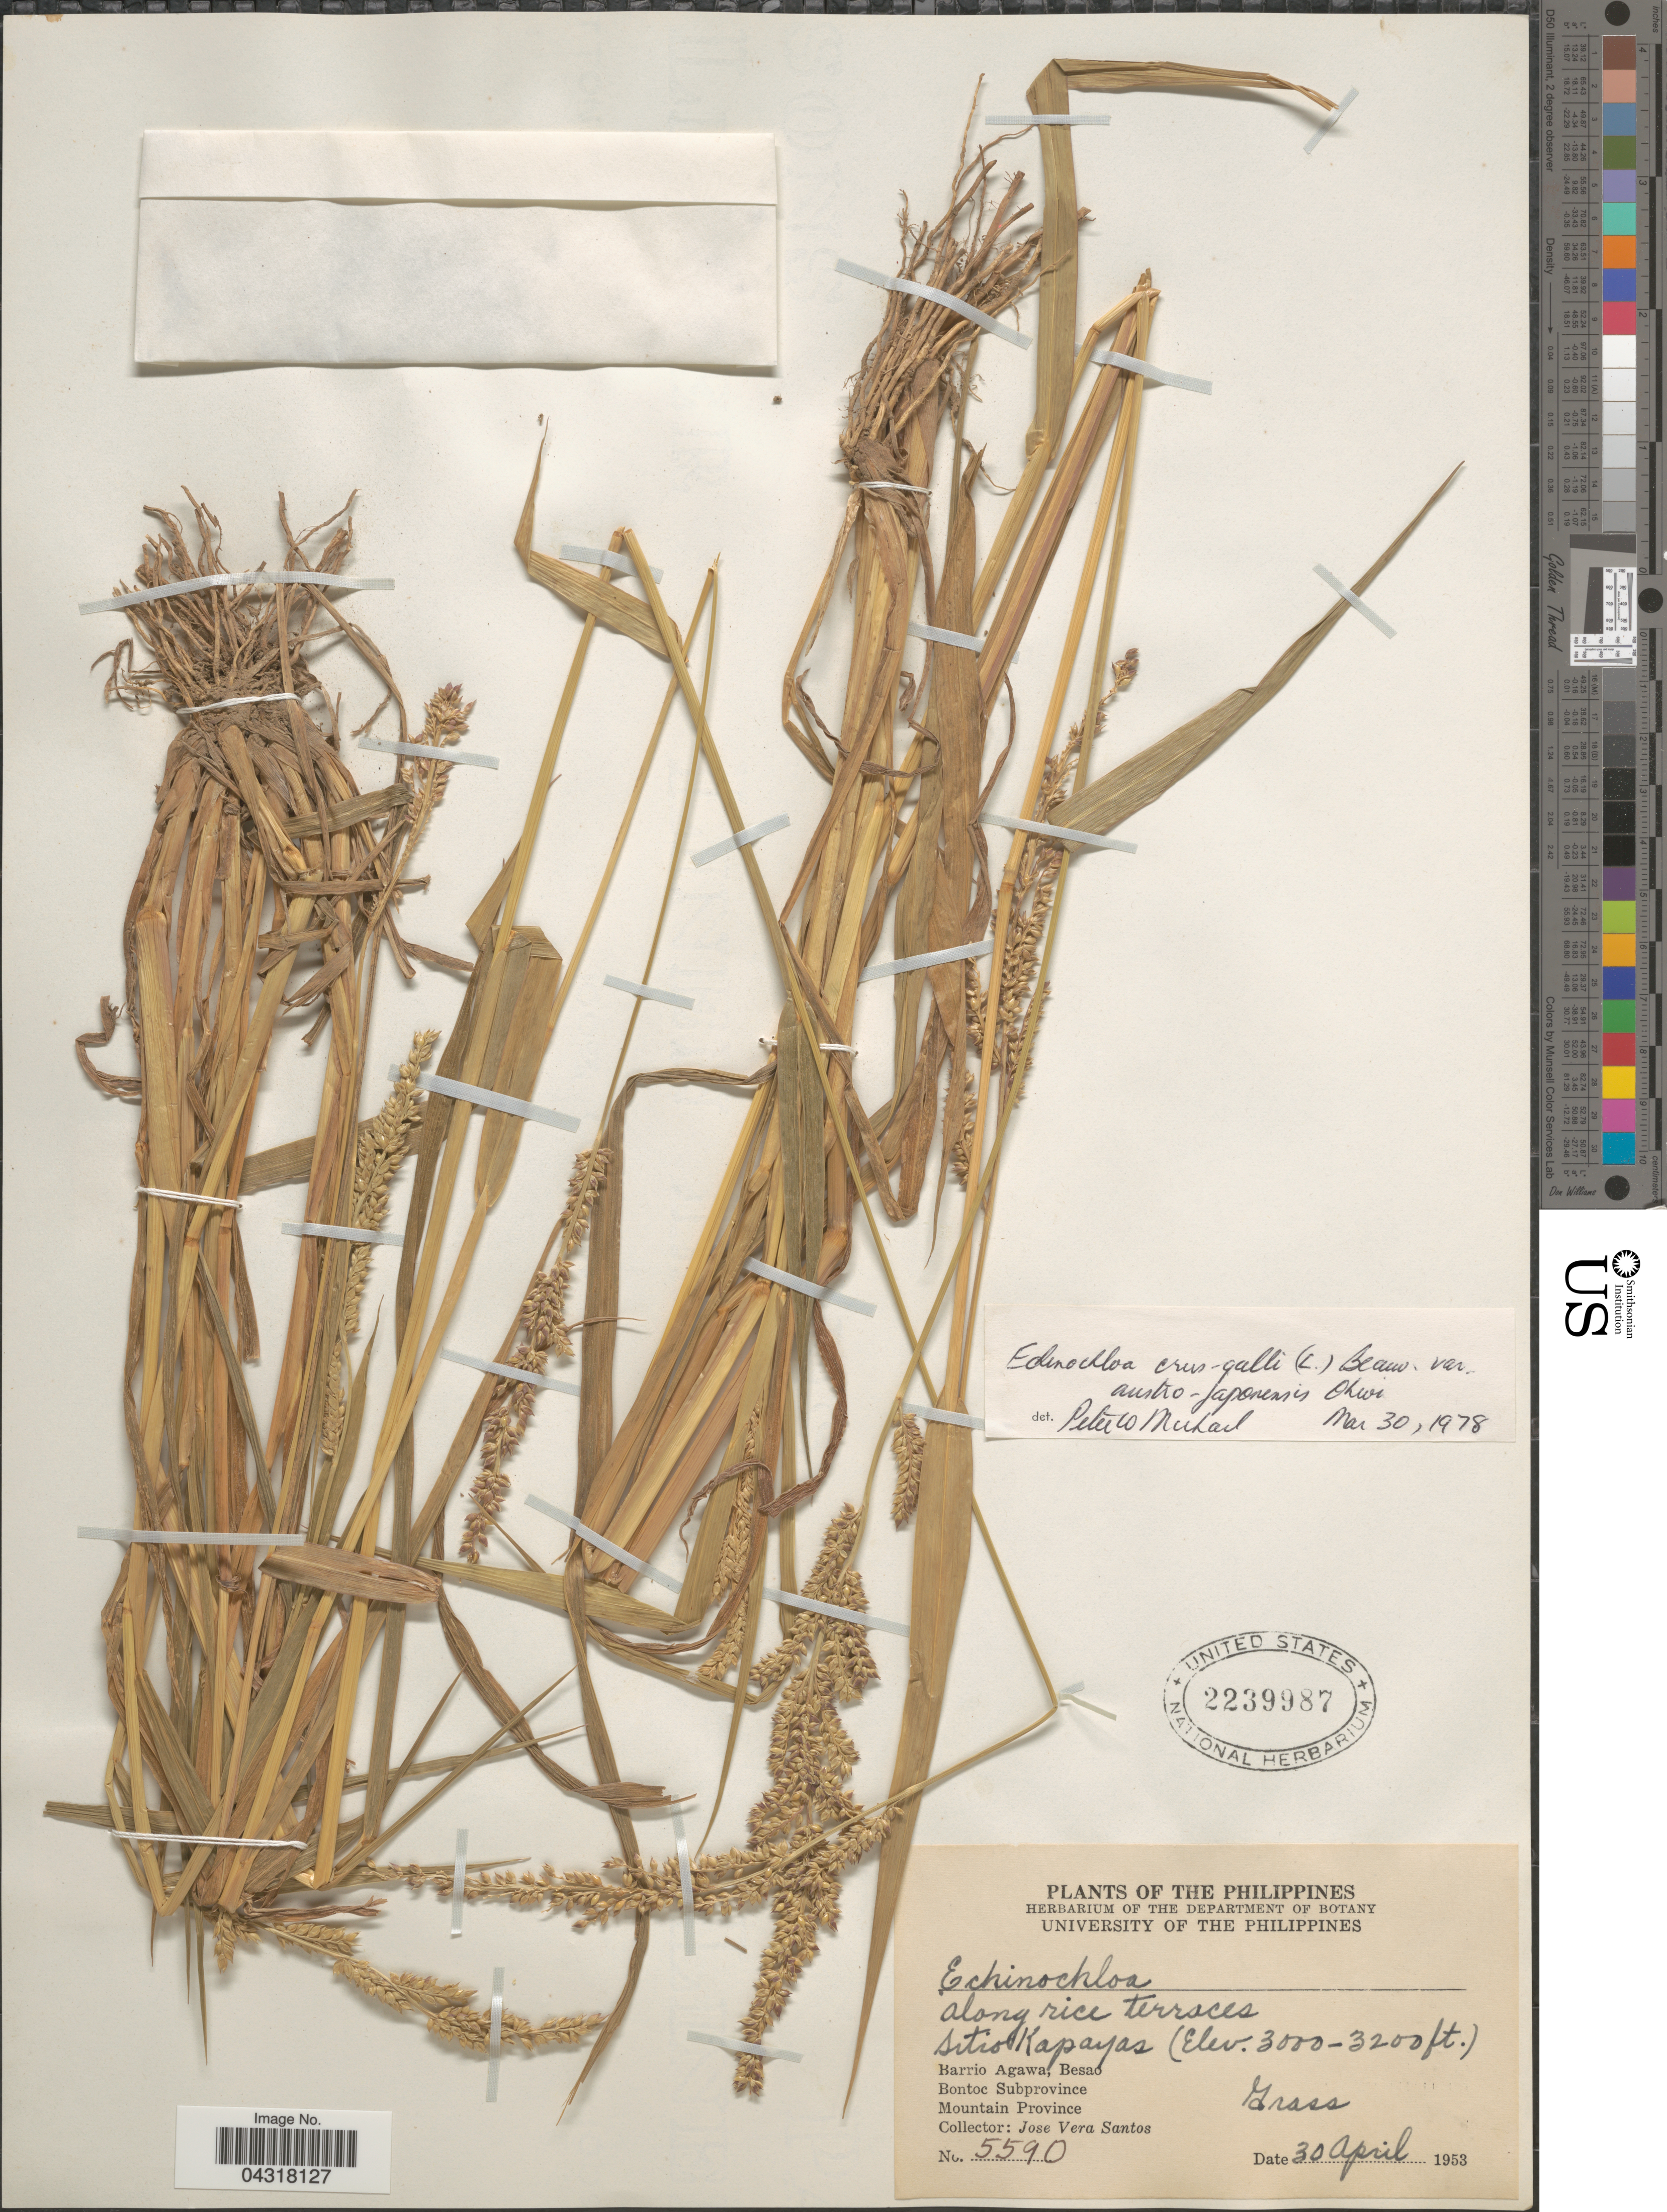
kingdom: Plantae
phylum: Tracheophyta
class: Liliopsida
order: Poales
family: Poaceae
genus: Echinochloa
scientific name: Echinochloa crus-galli var. austrojaponensis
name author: Ohwi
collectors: J. Vera Santos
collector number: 5590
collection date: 1953-04-30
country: Philippines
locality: Along rice terraces. Sitio Kapayas. Barrio Agawa, Besao. Bontoc Subprovince. Mountain Province.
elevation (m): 914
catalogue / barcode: US 2239987